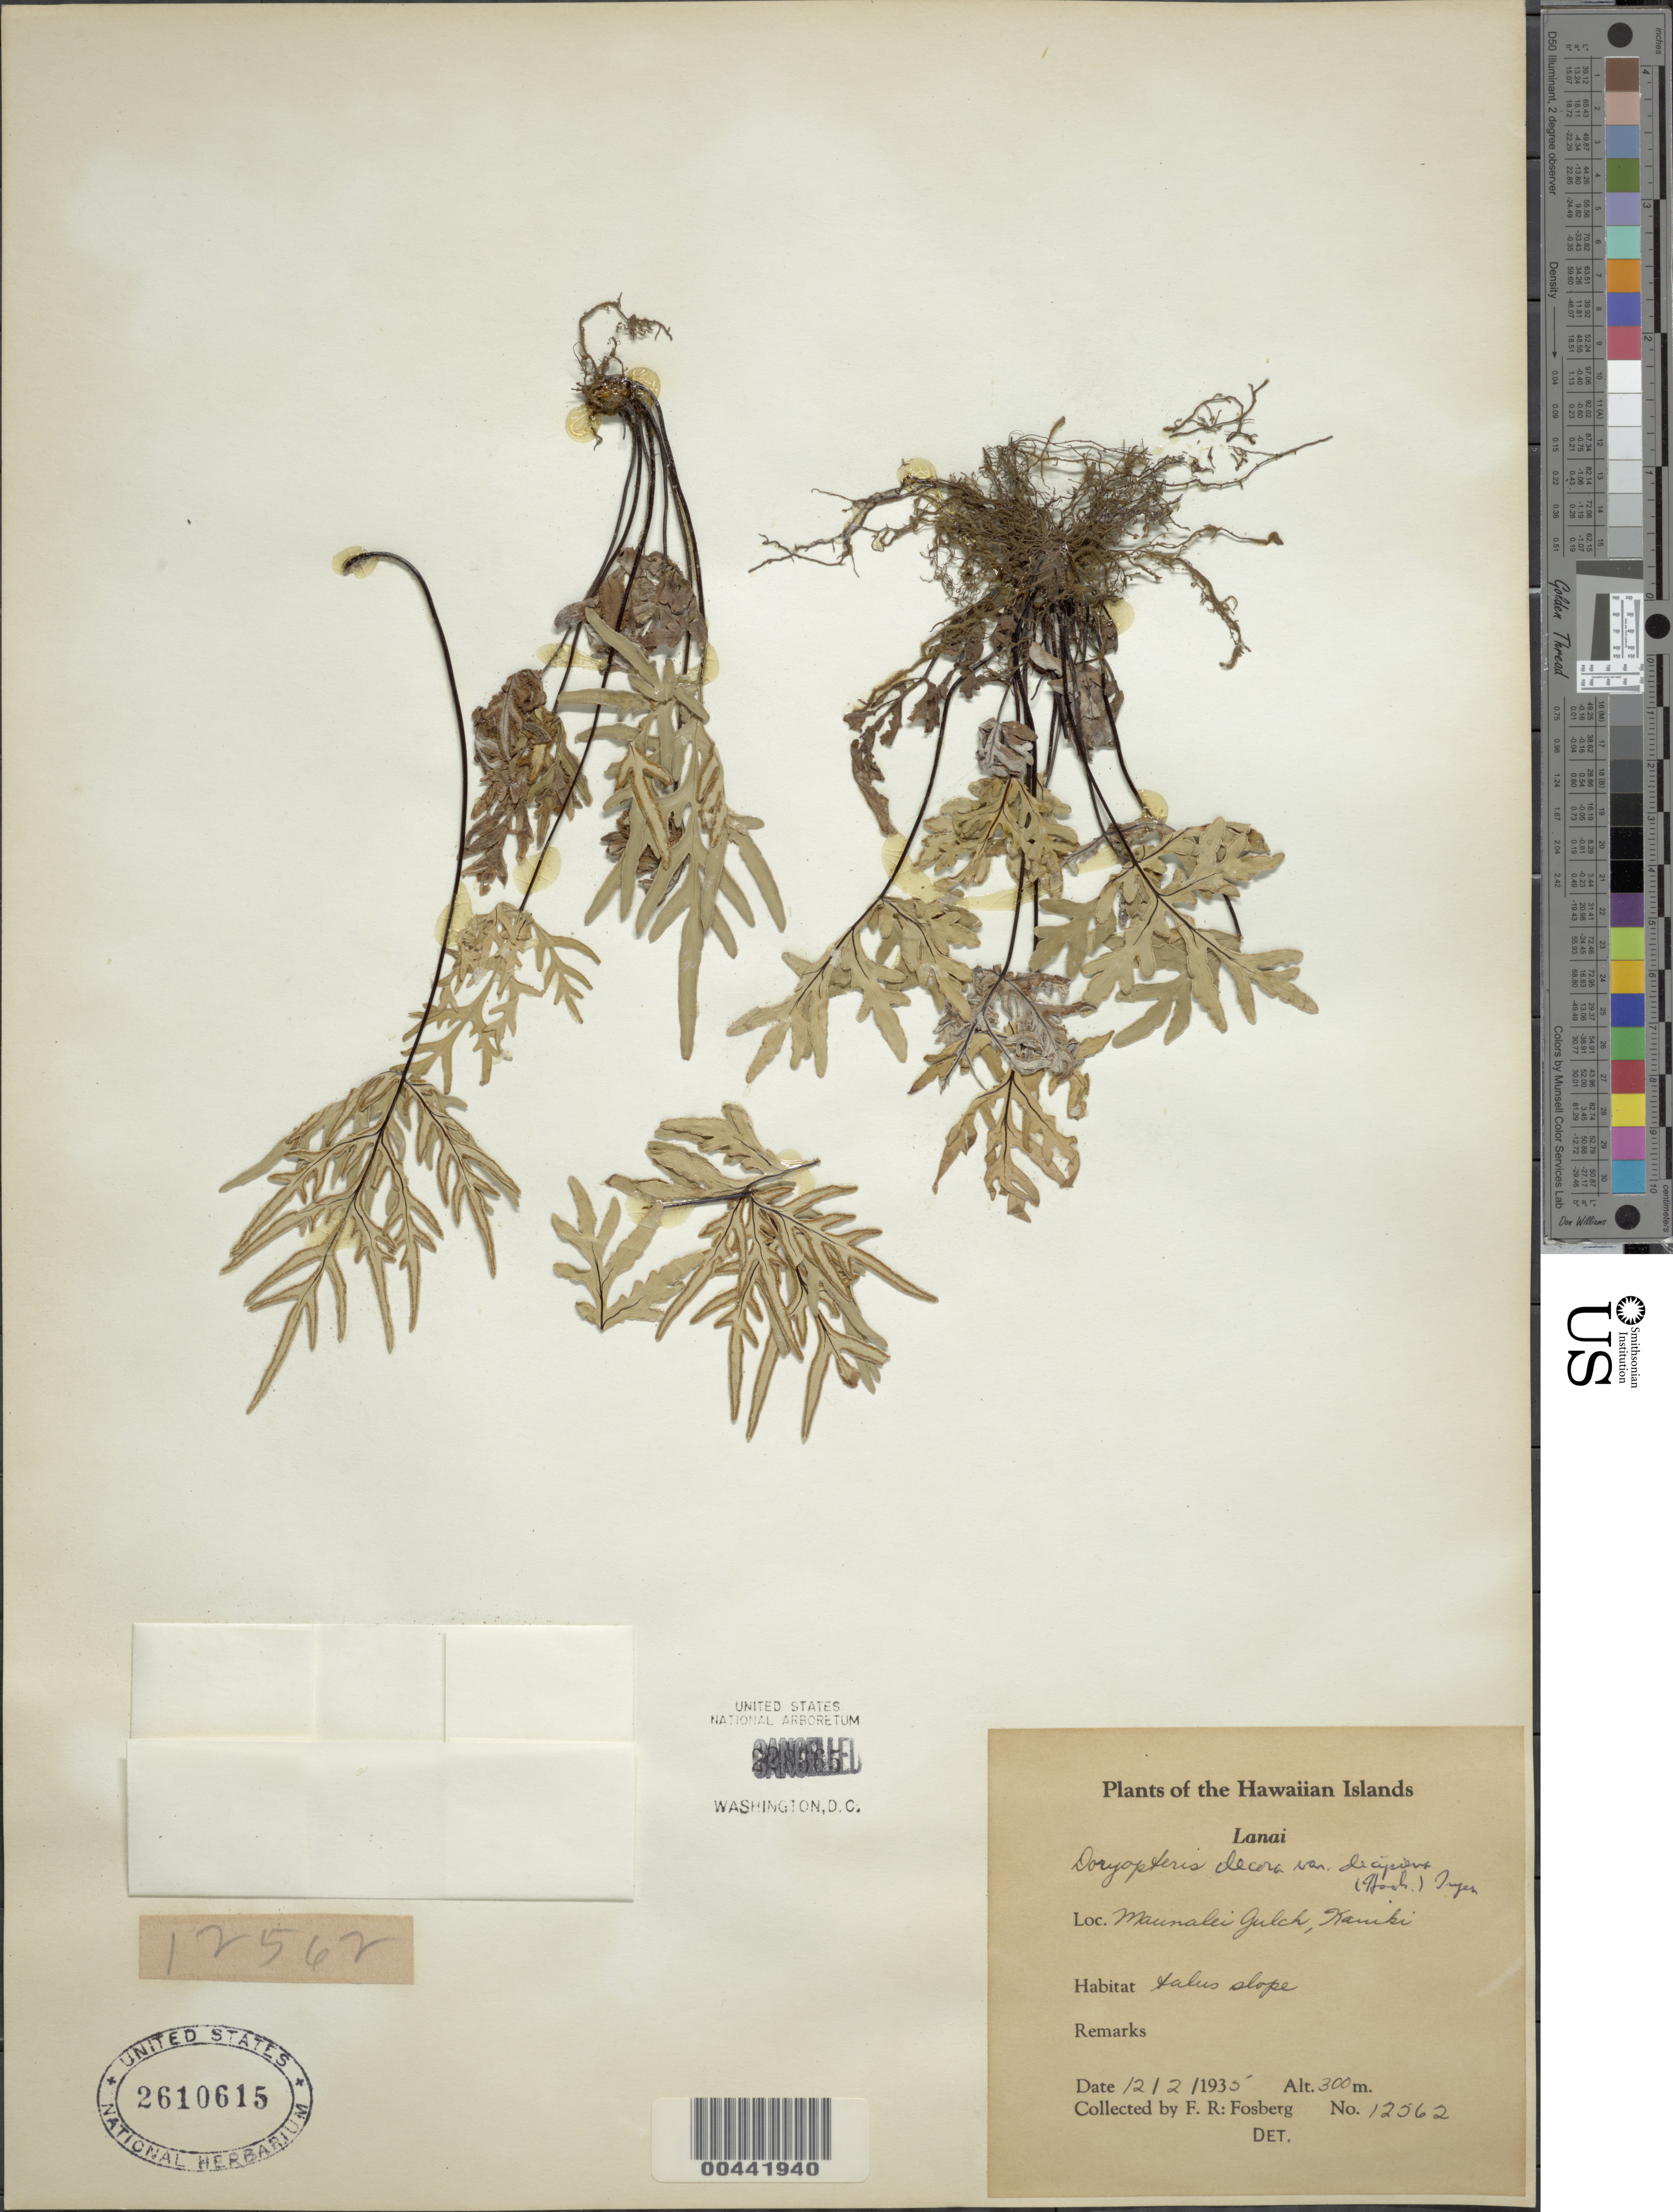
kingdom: Plantae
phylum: Tracheophyta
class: Polypodiopsida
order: Polypodiales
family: Pteridaceae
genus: Doryopteris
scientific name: Doryopteris decipiens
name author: (Hook.) J. Sm.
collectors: F. R. Fosberg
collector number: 12562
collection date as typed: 2 Dec 1935 or 12 Feb 1935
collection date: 1935-02-12 or 1935-12-02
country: United States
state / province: Hawaii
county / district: Maui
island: Lana'i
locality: Maunalei Gulch, Kauiki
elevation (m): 300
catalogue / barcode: US 2610615